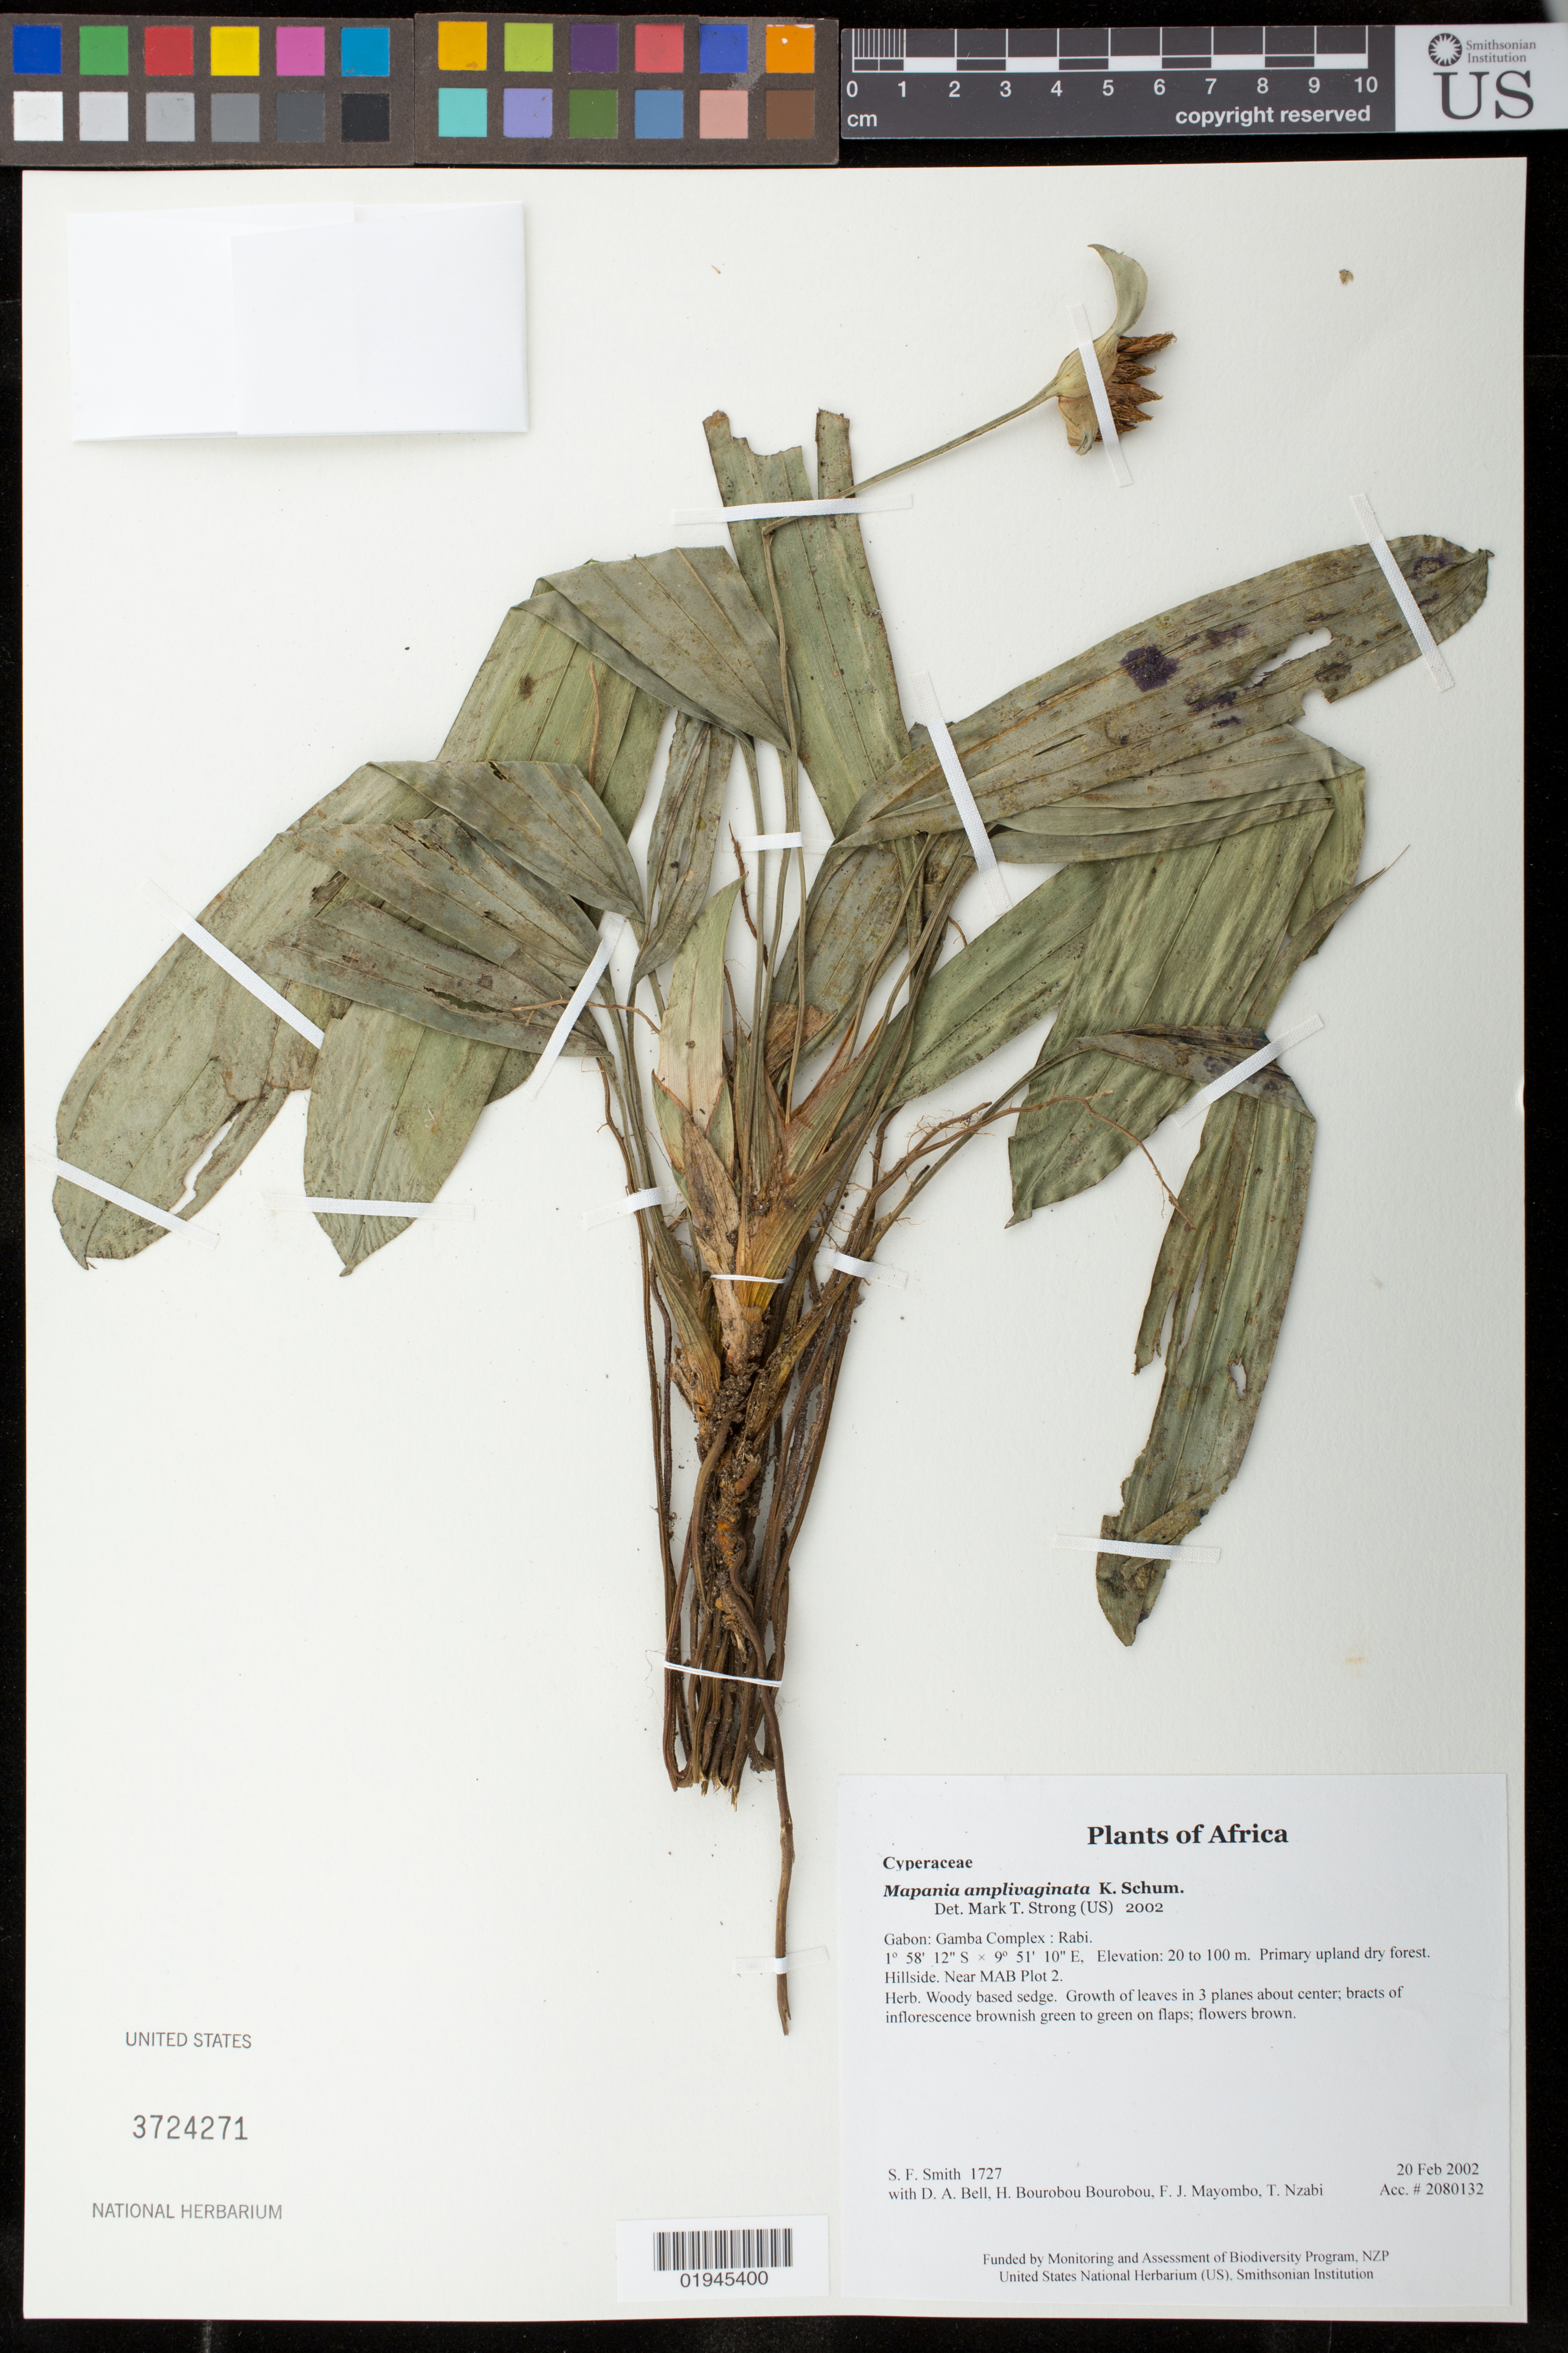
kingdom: Plantae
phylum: Tracheophyta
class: Liliopsida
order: Poales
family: Cyperaceae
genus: Mapania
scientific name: Mapania amplivaginata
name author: K. Schum.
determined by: Strong, M. T., (US), Smithsonian Institution - National Museum of Natural History (UNITED STATES)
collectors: S.F. Smith, D. A. Bell, H. Bourobou Bourobou & F. J. Mayombo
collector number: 1727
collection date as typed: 20 Feb 2002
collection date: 2002-02-20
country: Gabon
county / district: Gamba Complex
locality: Rabi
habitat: Primary upland dry forest. Hillside. Near MAB Plot 2.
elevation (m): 20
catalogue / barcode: US 3724271